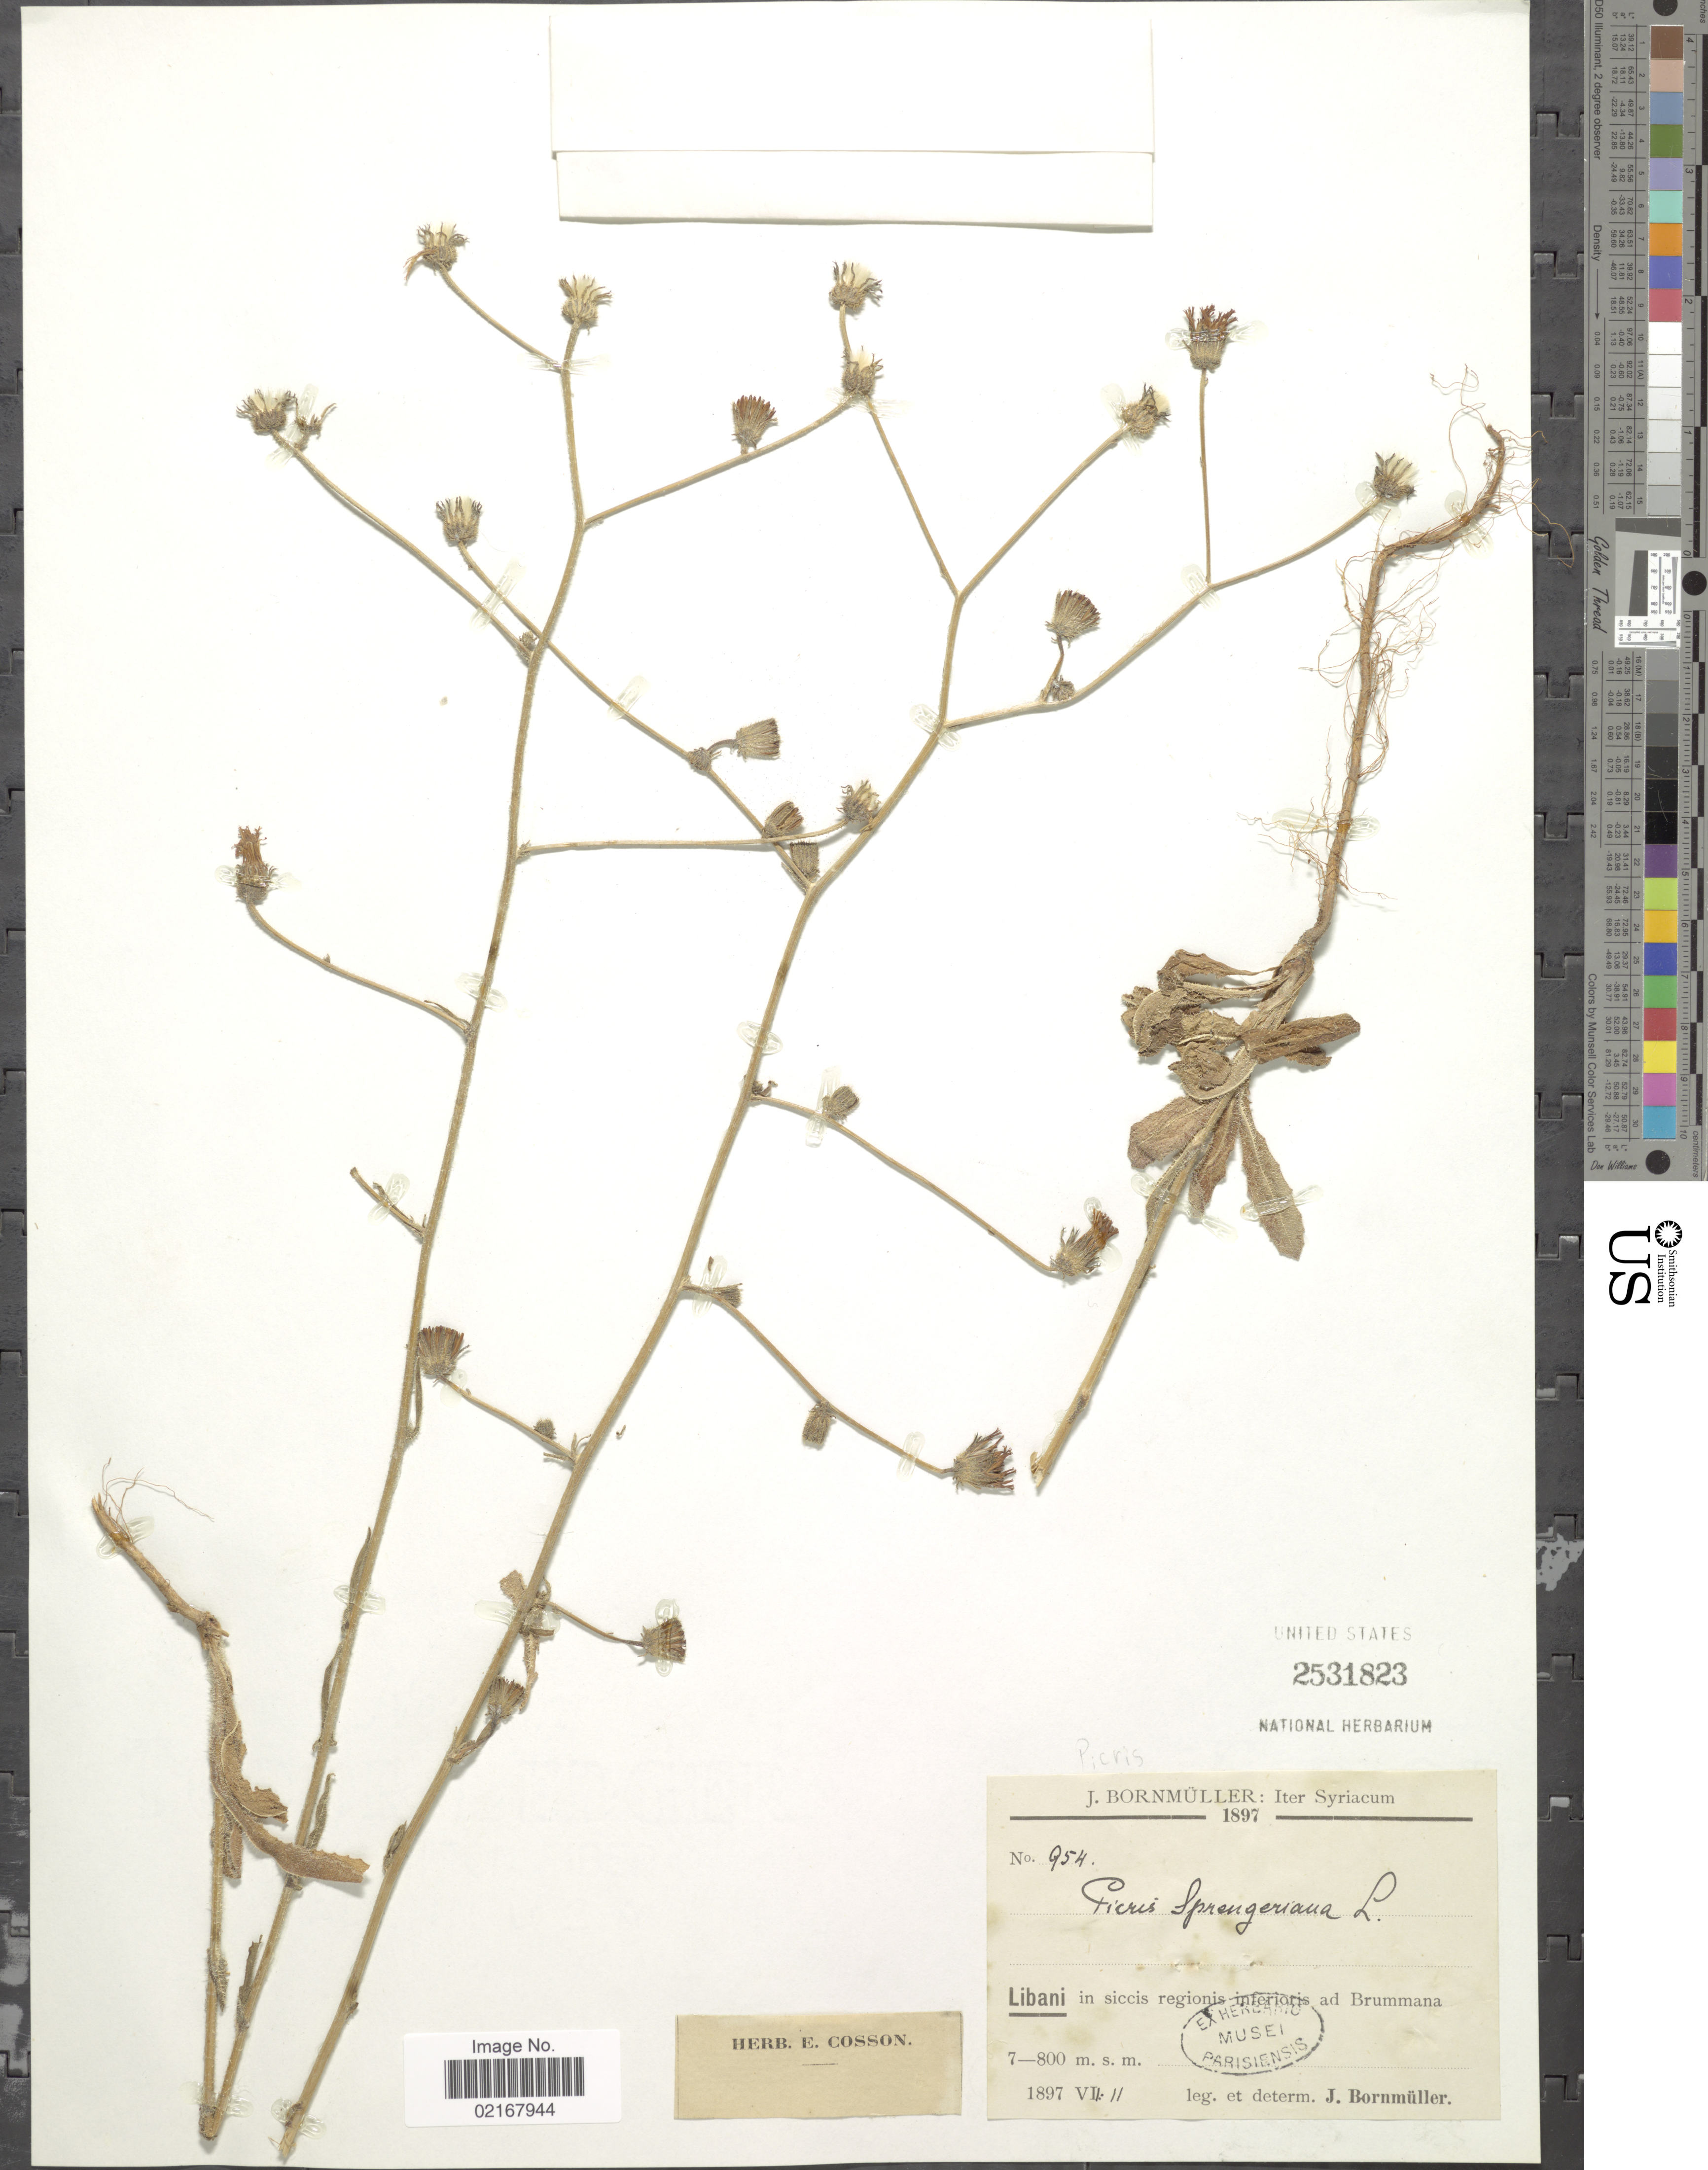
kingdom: Plantae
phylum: Tracheophyta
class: Magnoliopsida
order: Asterales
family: Asteraceae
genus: Crepis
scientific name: Crepis sprengeriana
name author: (L.) All.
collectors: J. Bornmüller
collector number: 954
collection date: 1897-07-11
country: Syria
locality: Libani, ad Brummana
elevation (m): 700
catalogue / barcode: US 2531823